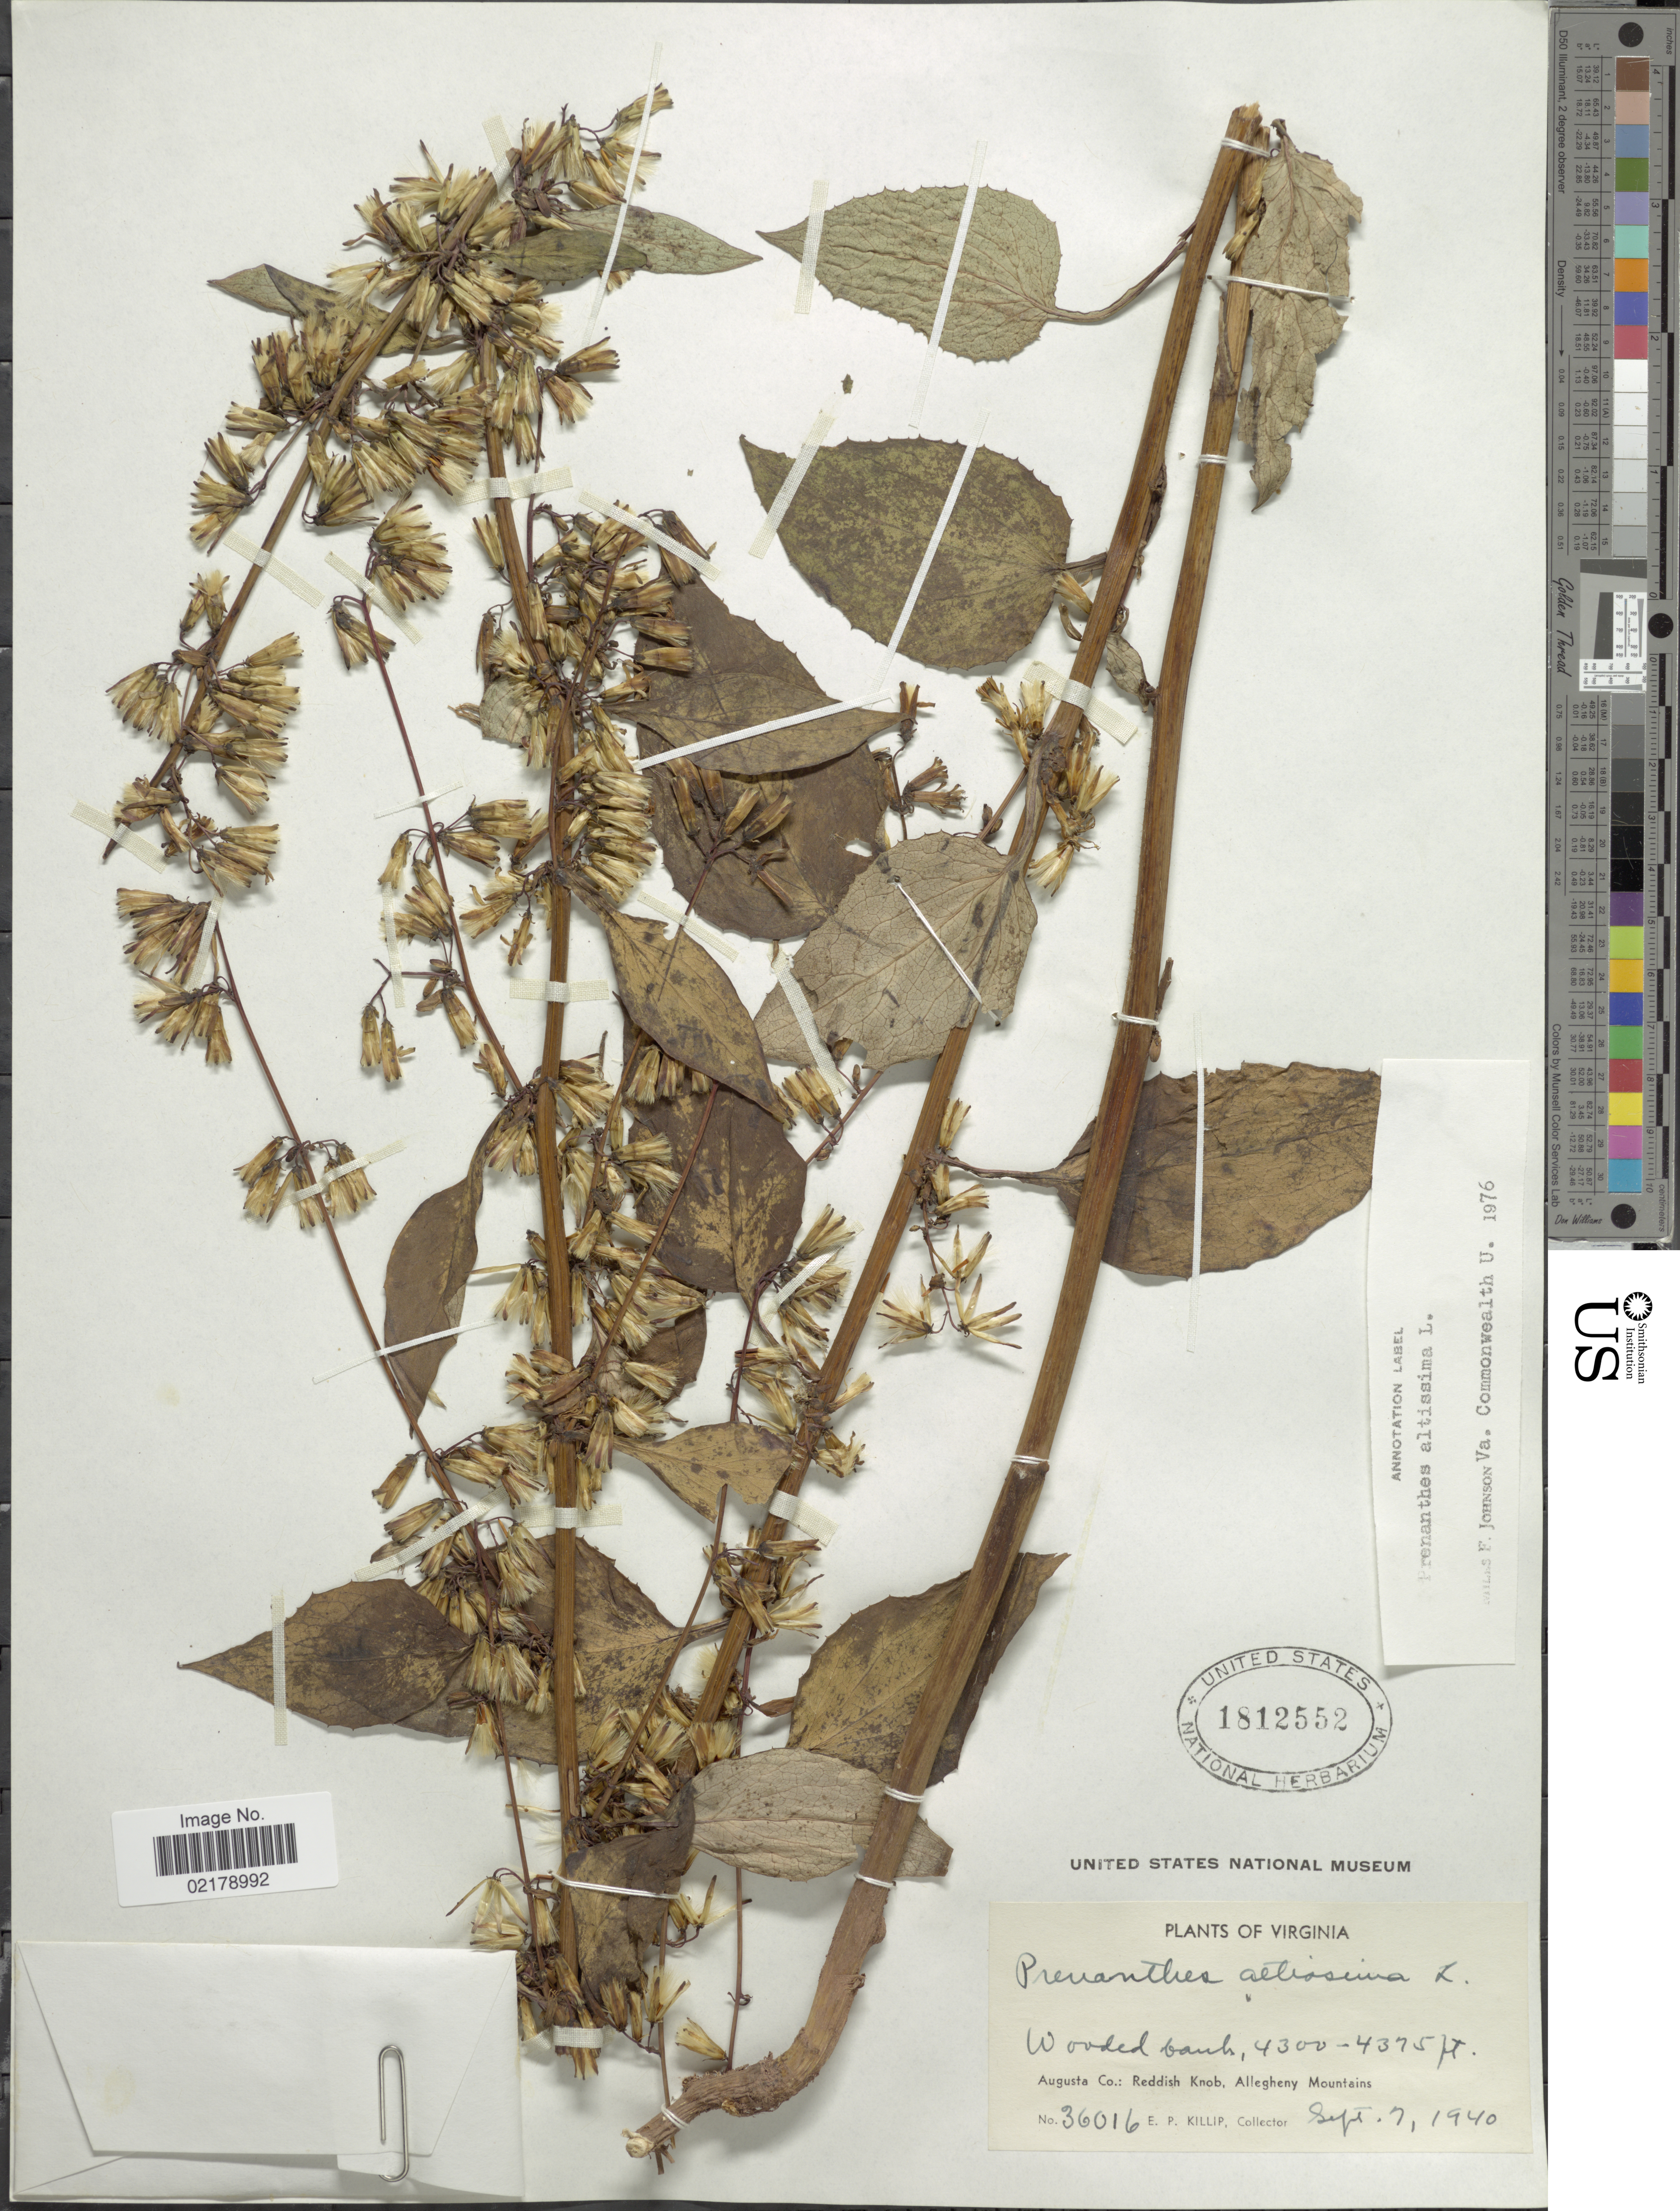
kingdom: Plantae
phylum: Tracheophyta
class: Magnoliopsida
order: Asterales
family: Asteraceae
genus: Nabalus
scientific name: Nabalus altissimus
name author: (L.) Hook.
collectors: E. P. Killip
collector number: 36016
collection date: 1940-09-09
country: United States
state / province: Virginia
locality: Wooded bank, August Co: Reddish Knob, Allegheny Mountains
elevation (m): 1311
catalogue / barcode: US 1812552